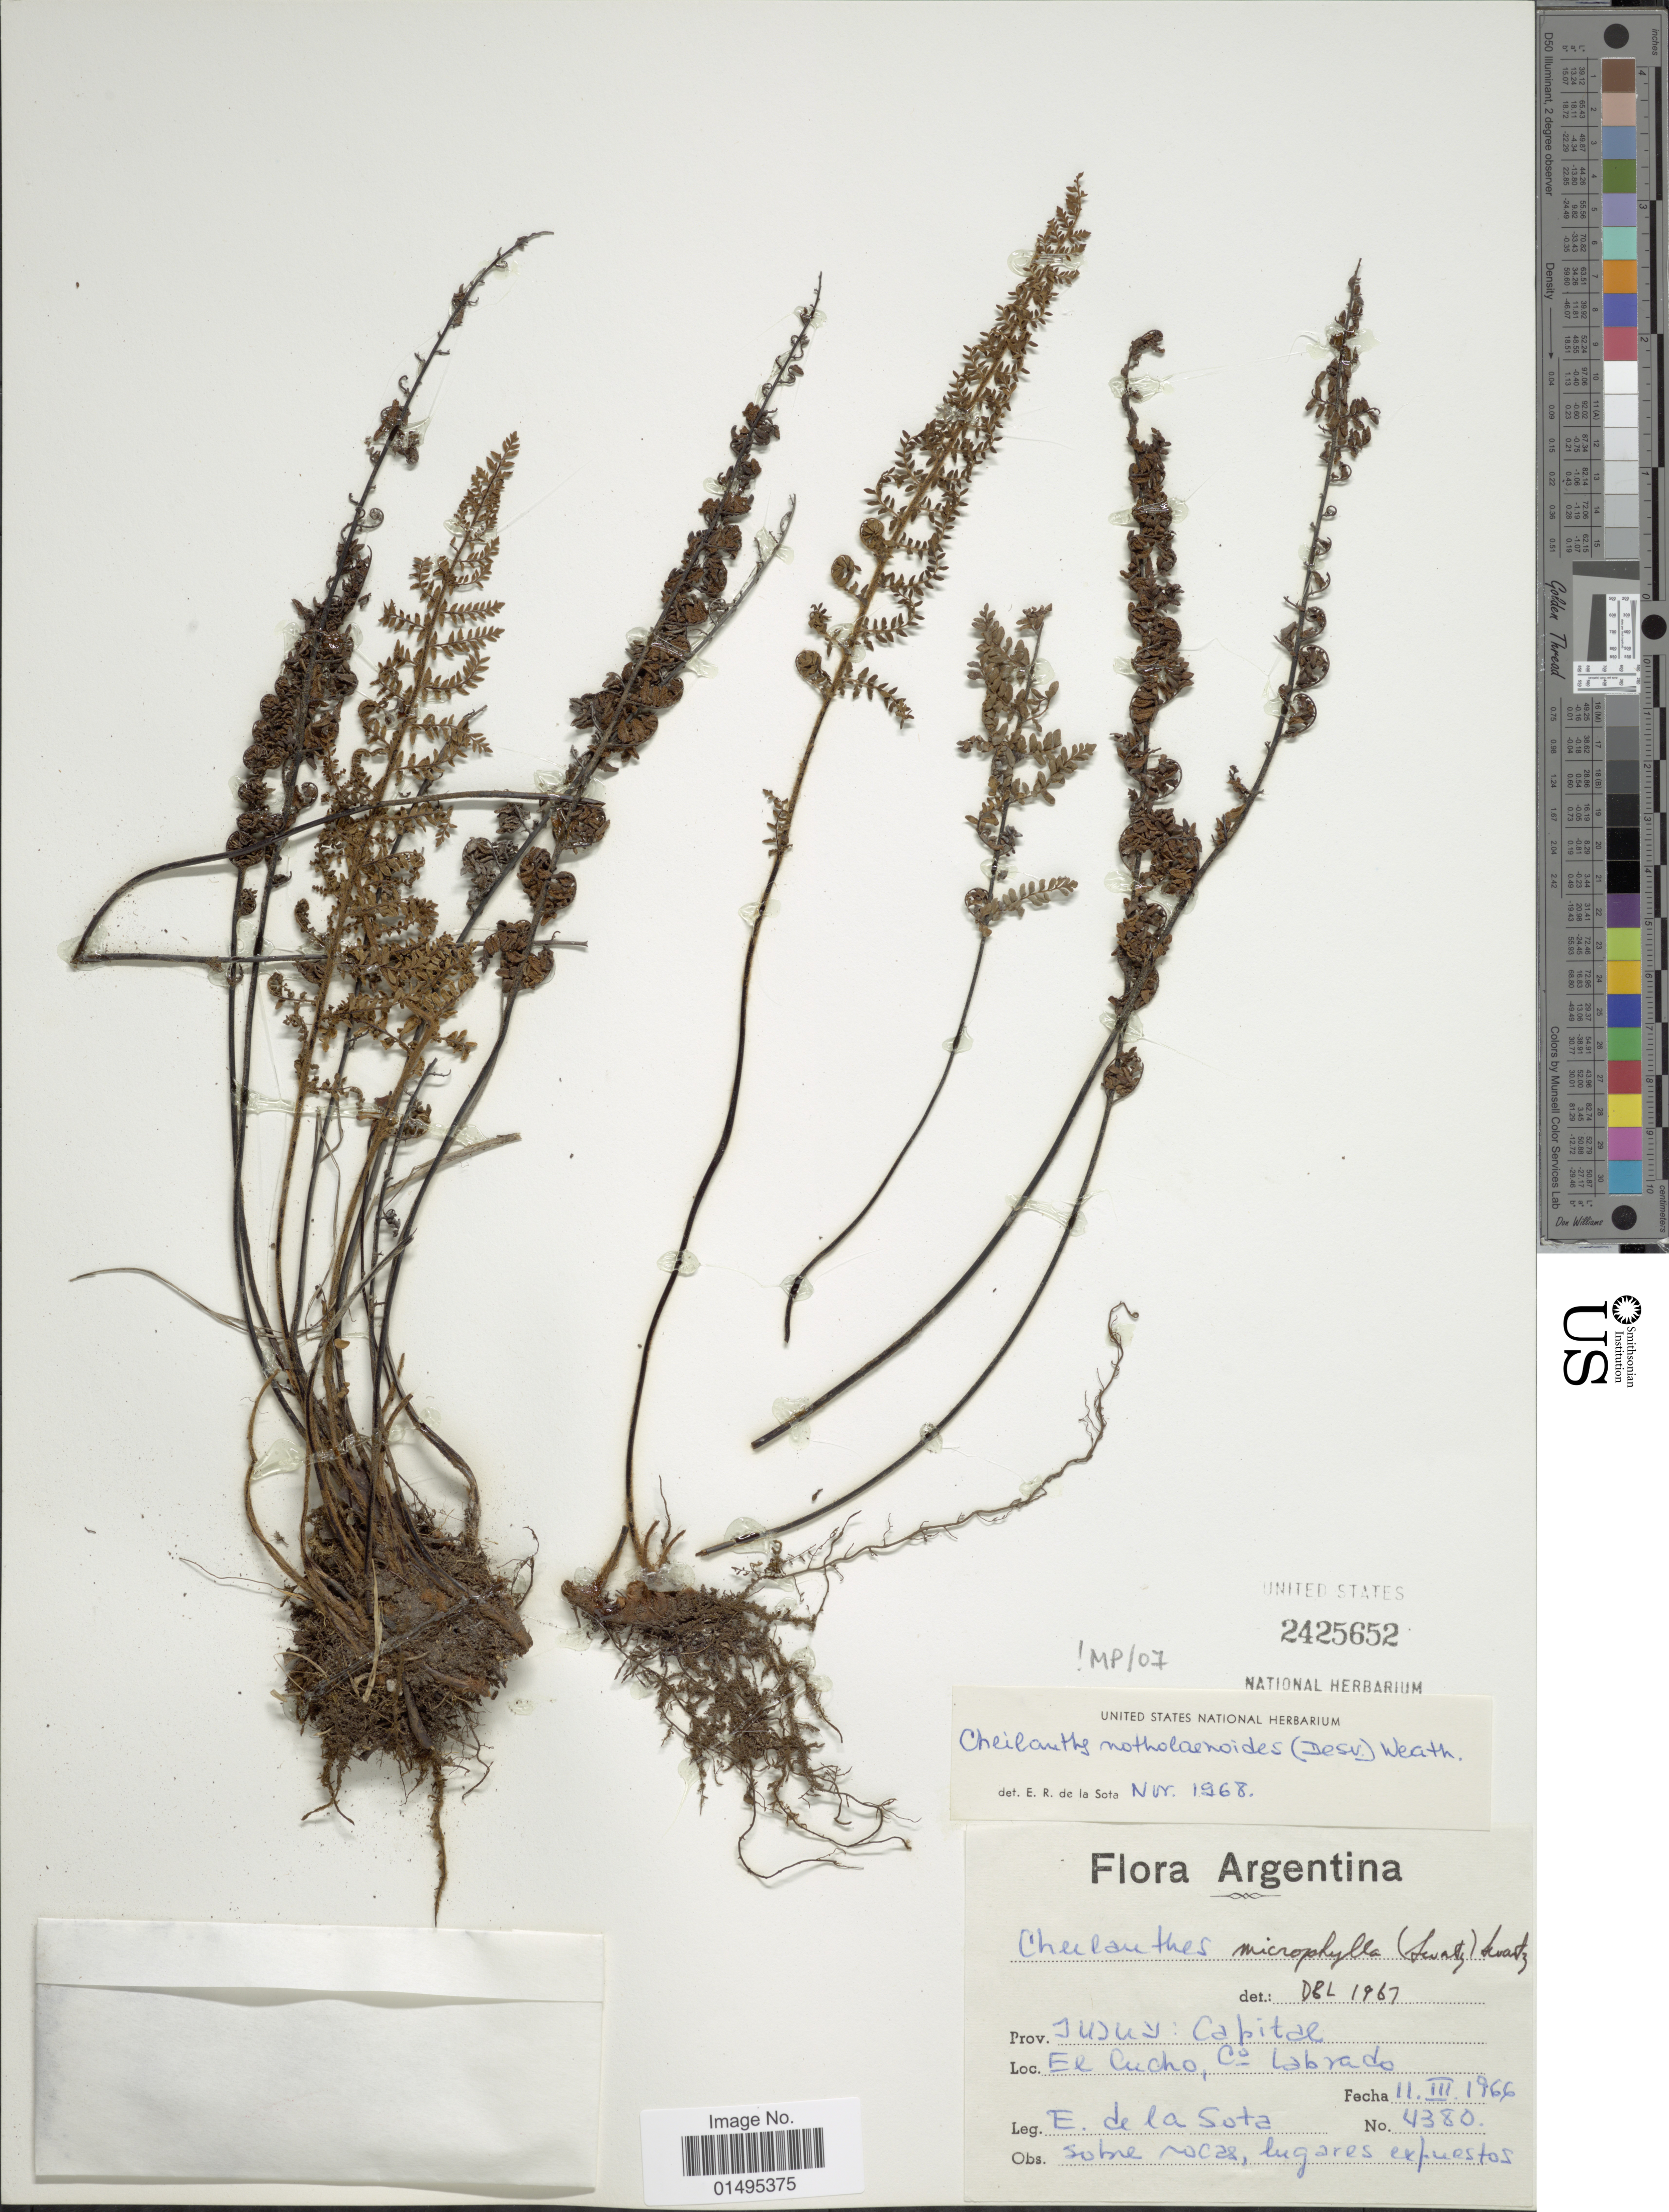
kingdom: Plantae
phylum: Tracheophyta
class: Polypodiopsida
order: Polypodiales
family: Pteridaceae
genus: Myriopteris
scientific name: Myriopteris notholaenoides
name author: (Desv.) Grusz & Windham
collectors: E. R. de la Sota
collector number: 4380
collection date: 1966-03-02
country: Argentina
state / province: Jujuy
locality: Capital, El Cucho, Quebrada do Labrado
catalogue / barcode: US 2425652